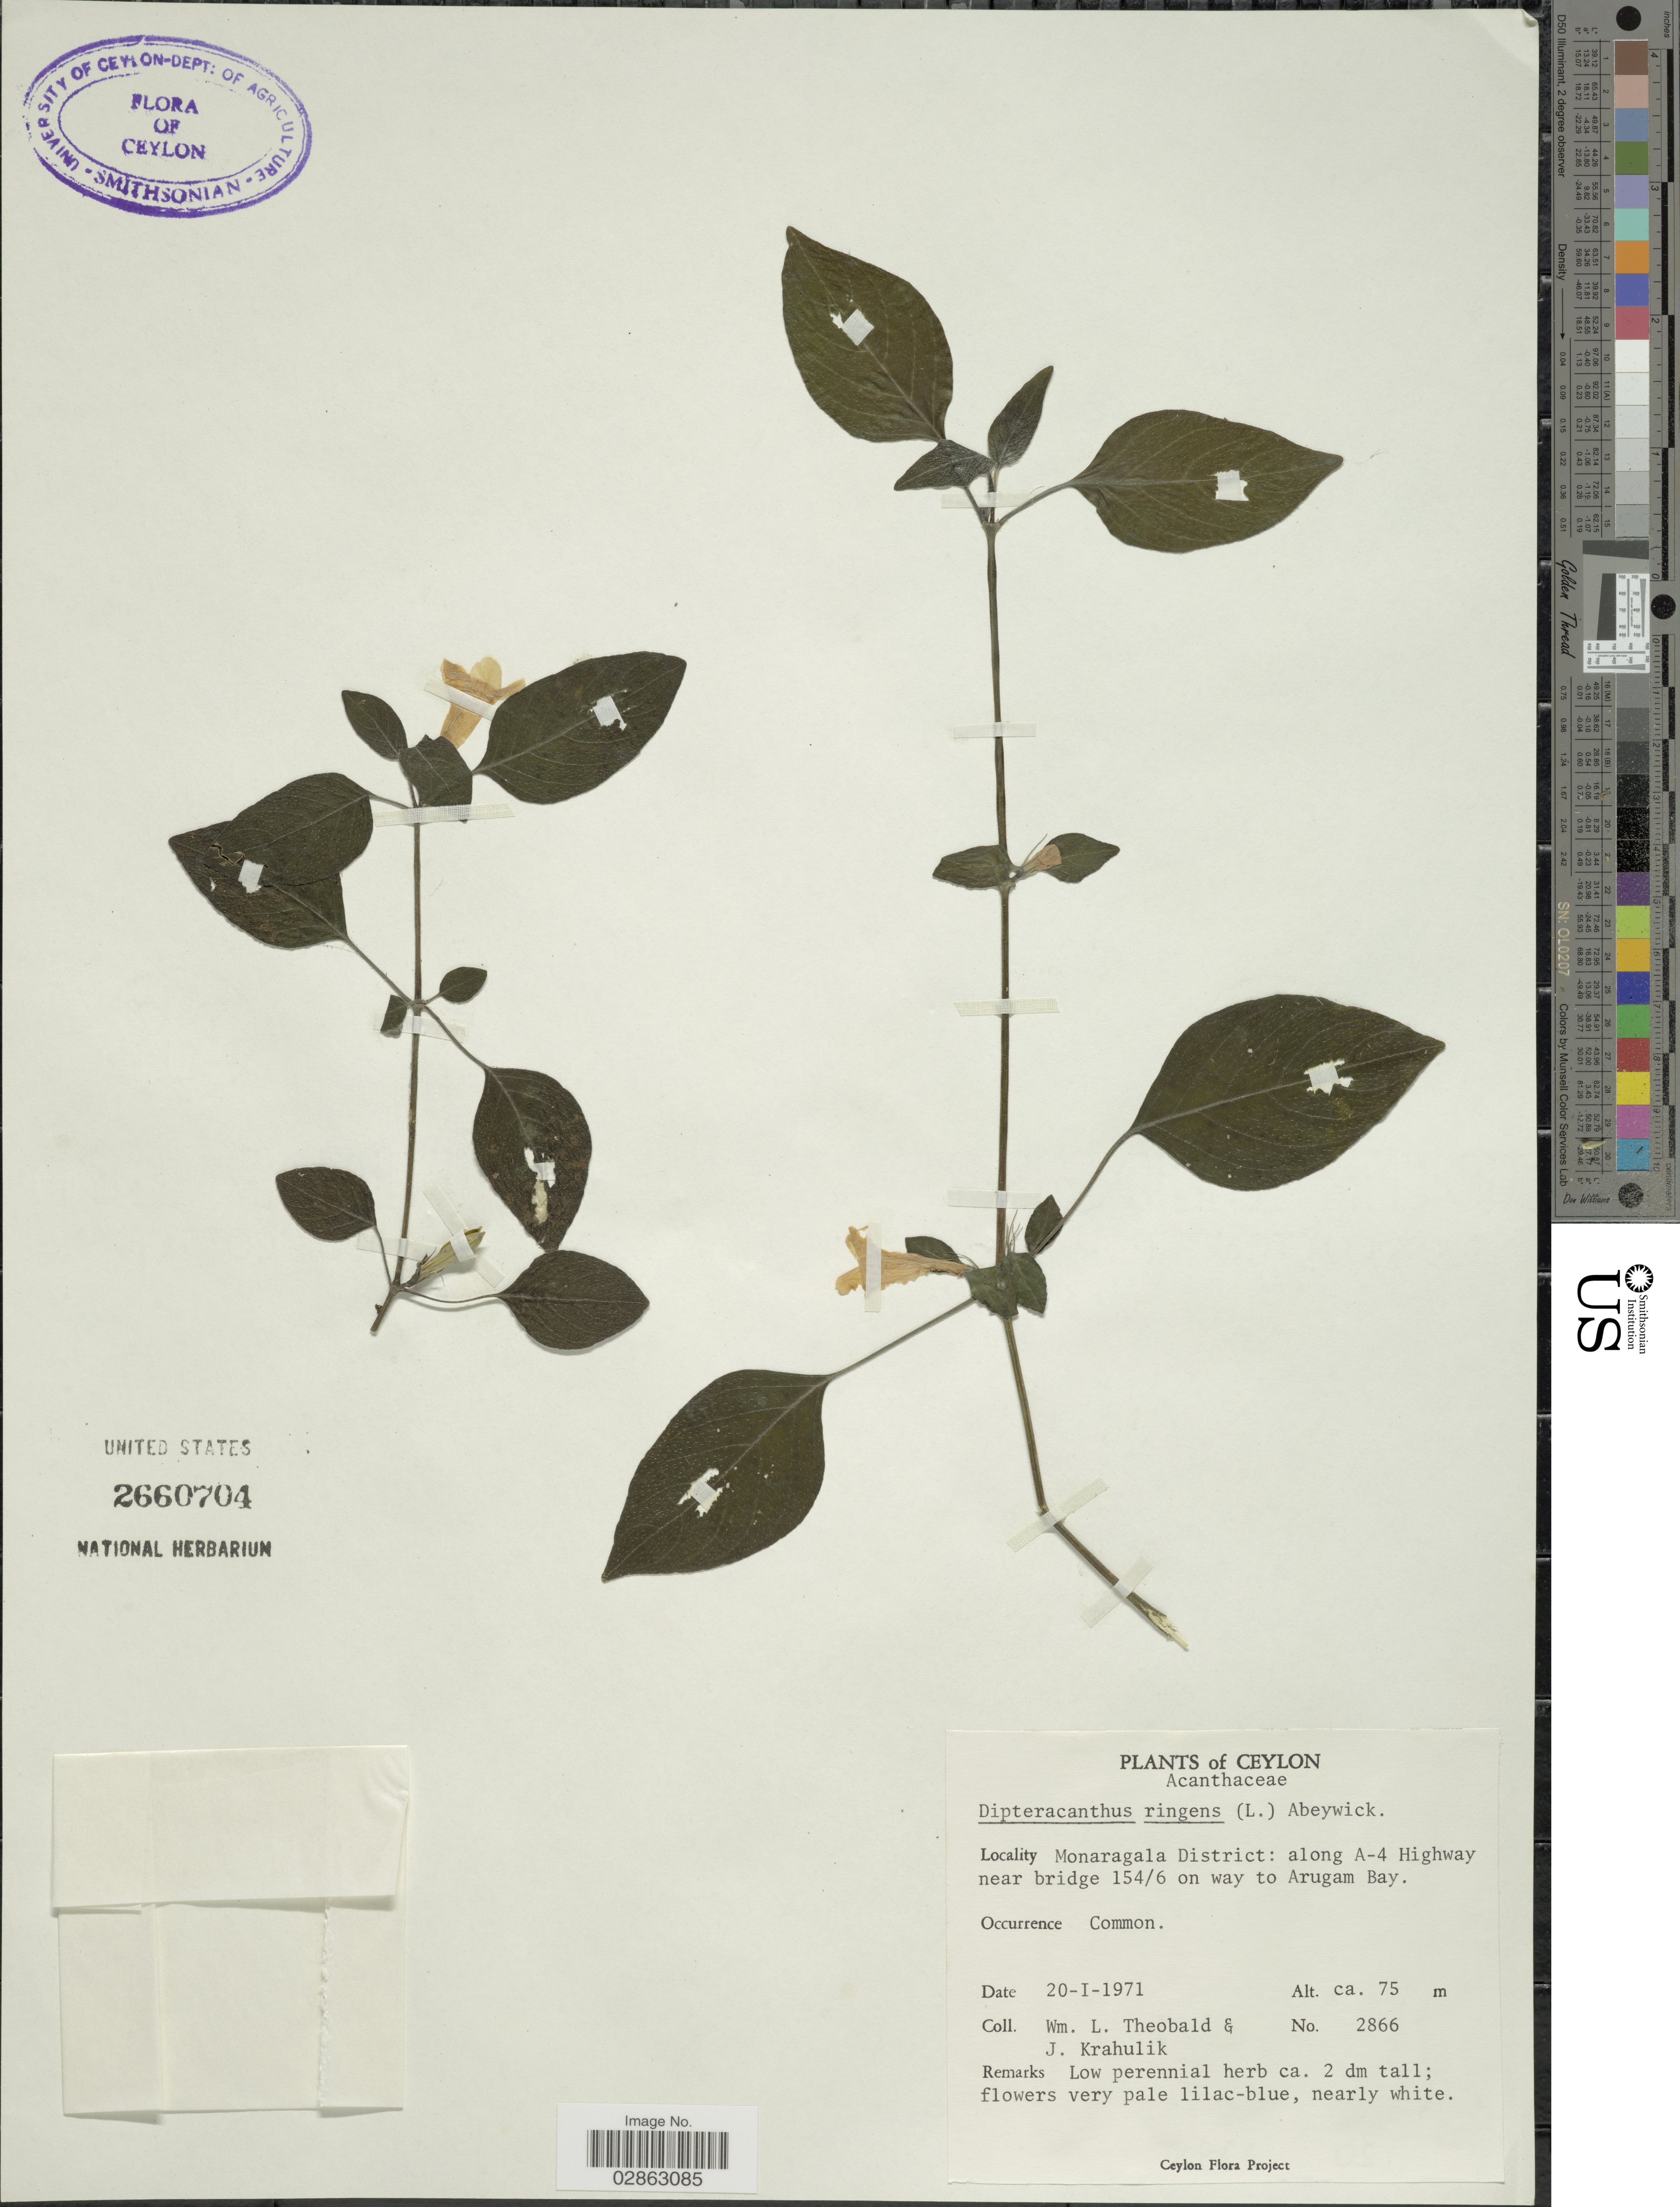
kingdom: Plantae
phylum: Tracheophyta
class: Magnoliopsida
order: Lamiales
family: Acanthaceae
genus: Ruellia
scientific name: Ruellia ringens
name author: L.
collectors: W. L. Theobald & J. Krahulik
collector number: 2866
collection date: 1971-01-20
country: Sri Lanka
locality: Ceylon. Monaragala District: along A-4 Highway near bridge 154/6 on way to Arugam Bay.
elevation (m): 75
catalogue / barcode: US 2660704